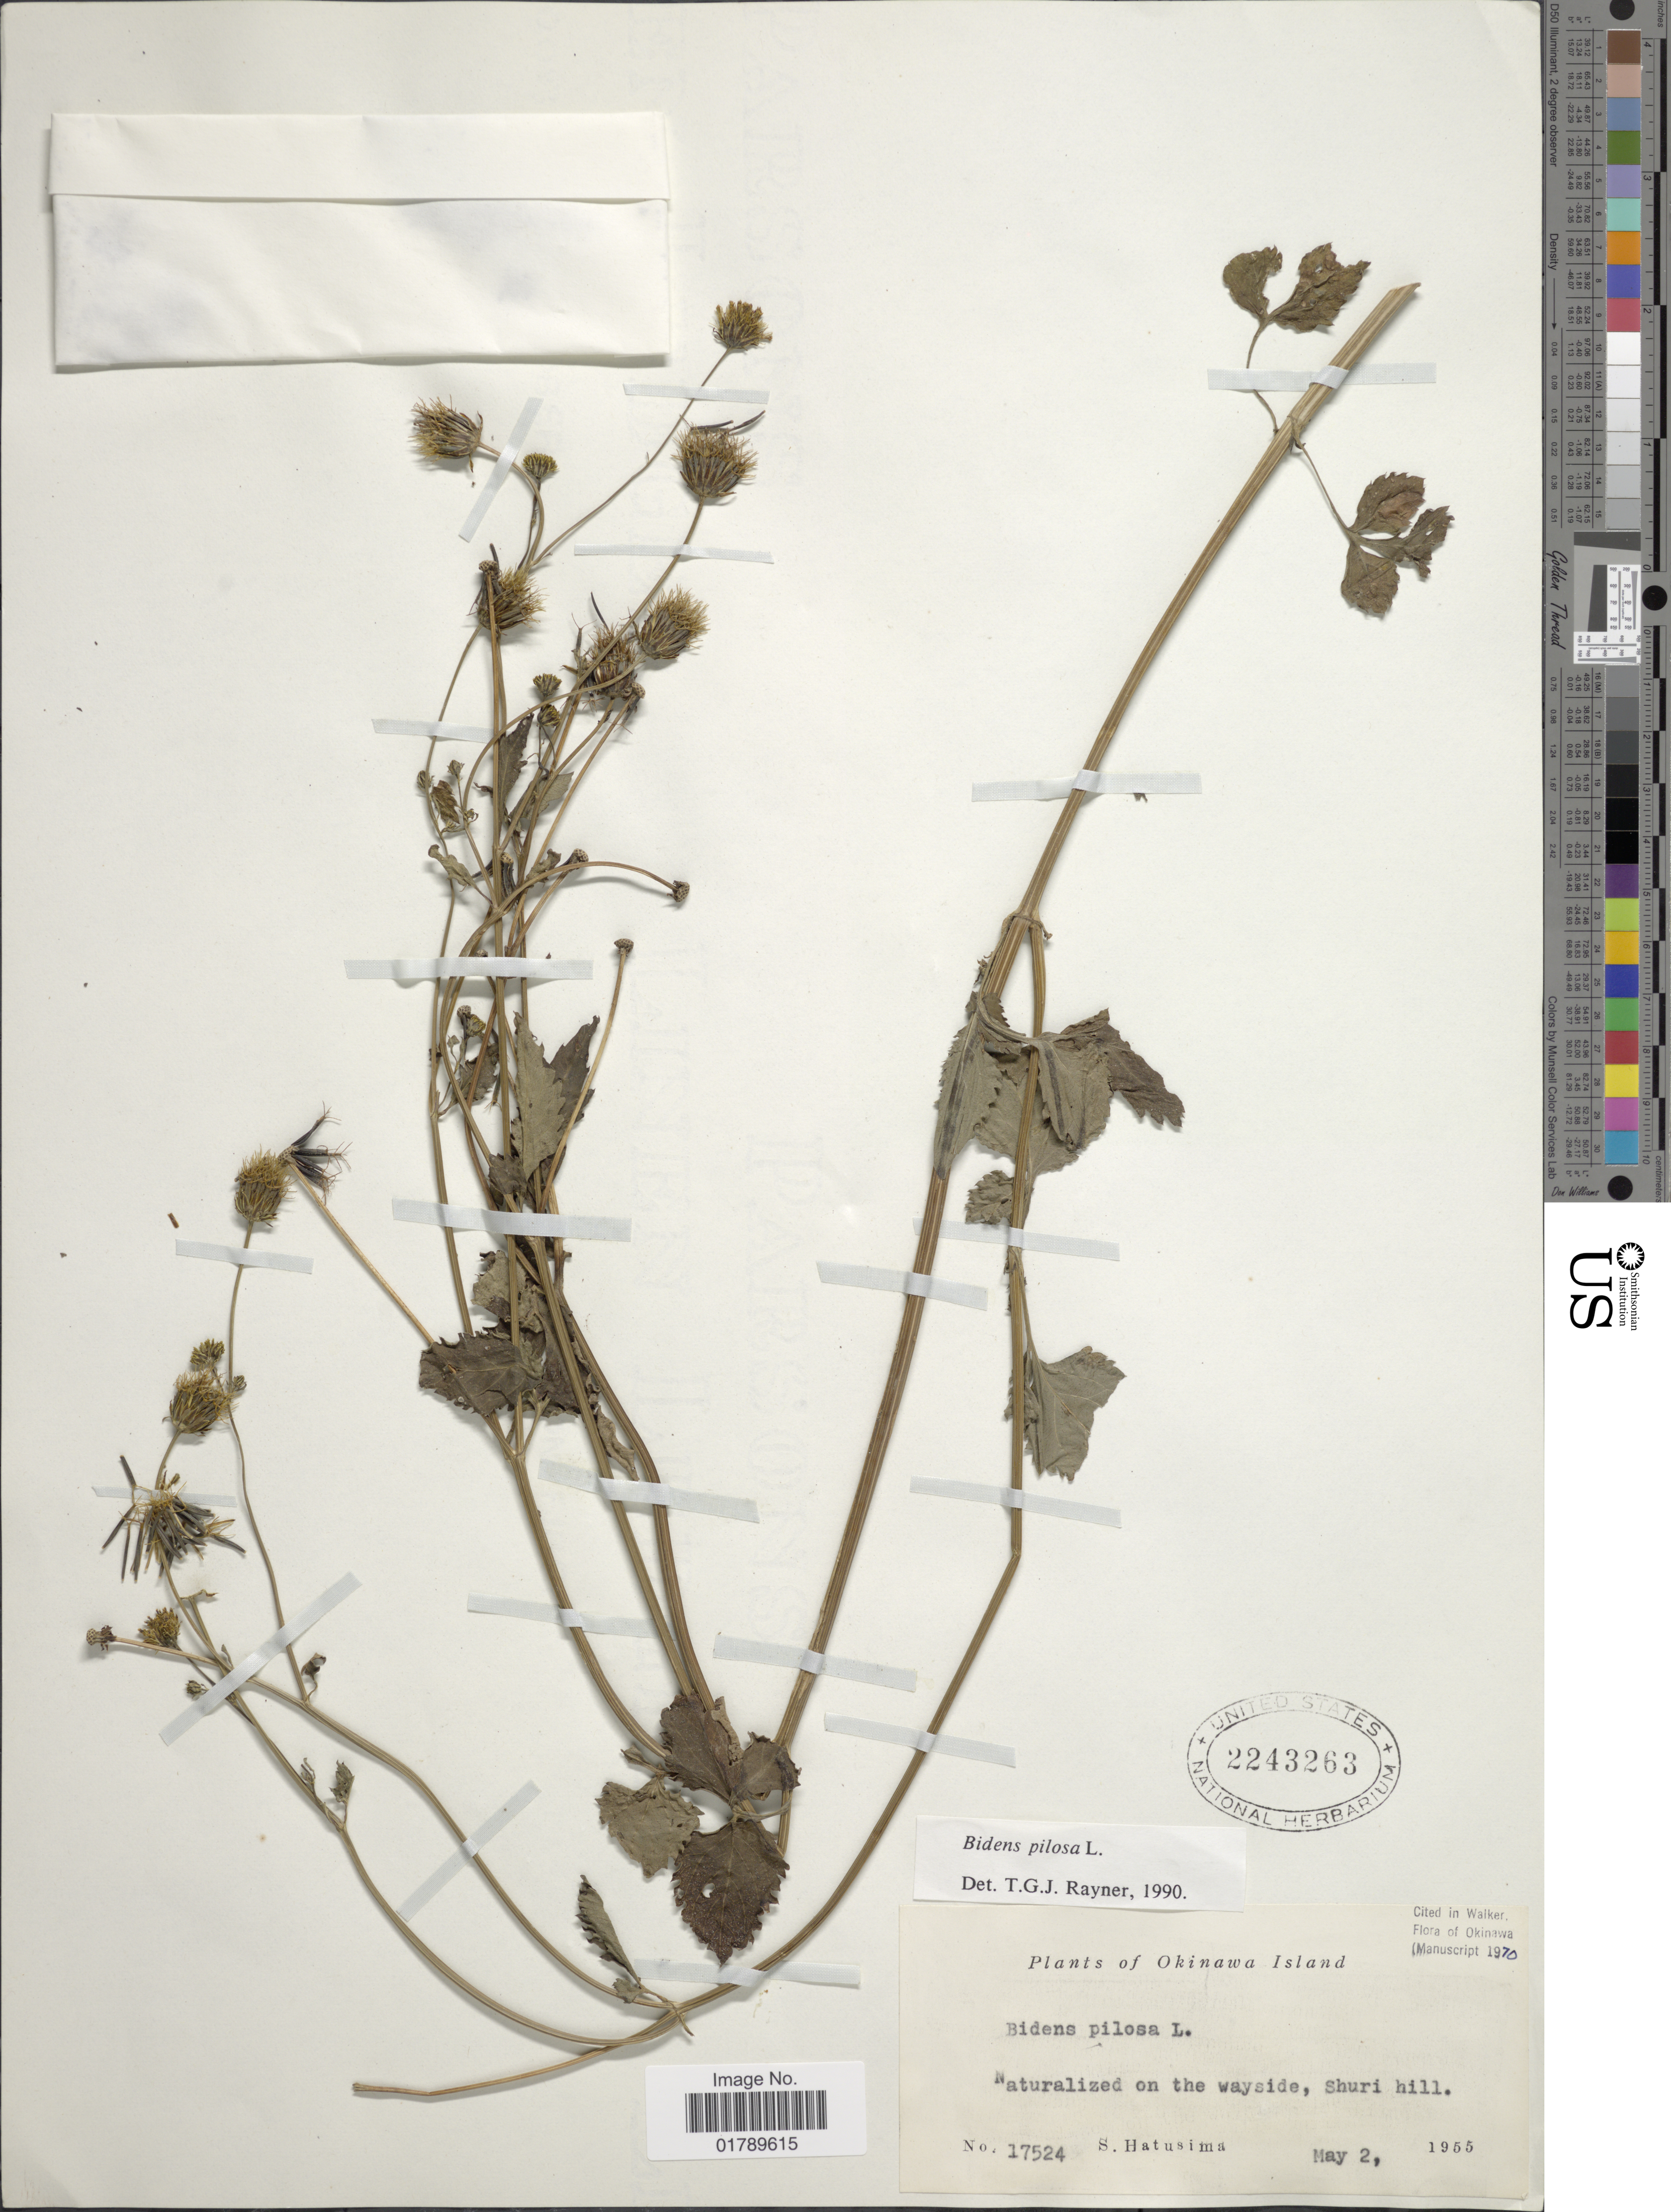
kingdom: Plantae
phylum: Tracheophyta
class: Magnoliopsida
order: Asterales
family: Asteraceae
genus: Bidens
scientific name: Bidens pilosa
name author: L.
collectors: S. Hatusima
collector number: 17524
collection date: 1955-05-02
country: Japan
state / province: Okinawa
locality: Okinawa Island. Naturalized on the wayside, Shuri hill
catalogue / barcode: US 2243263